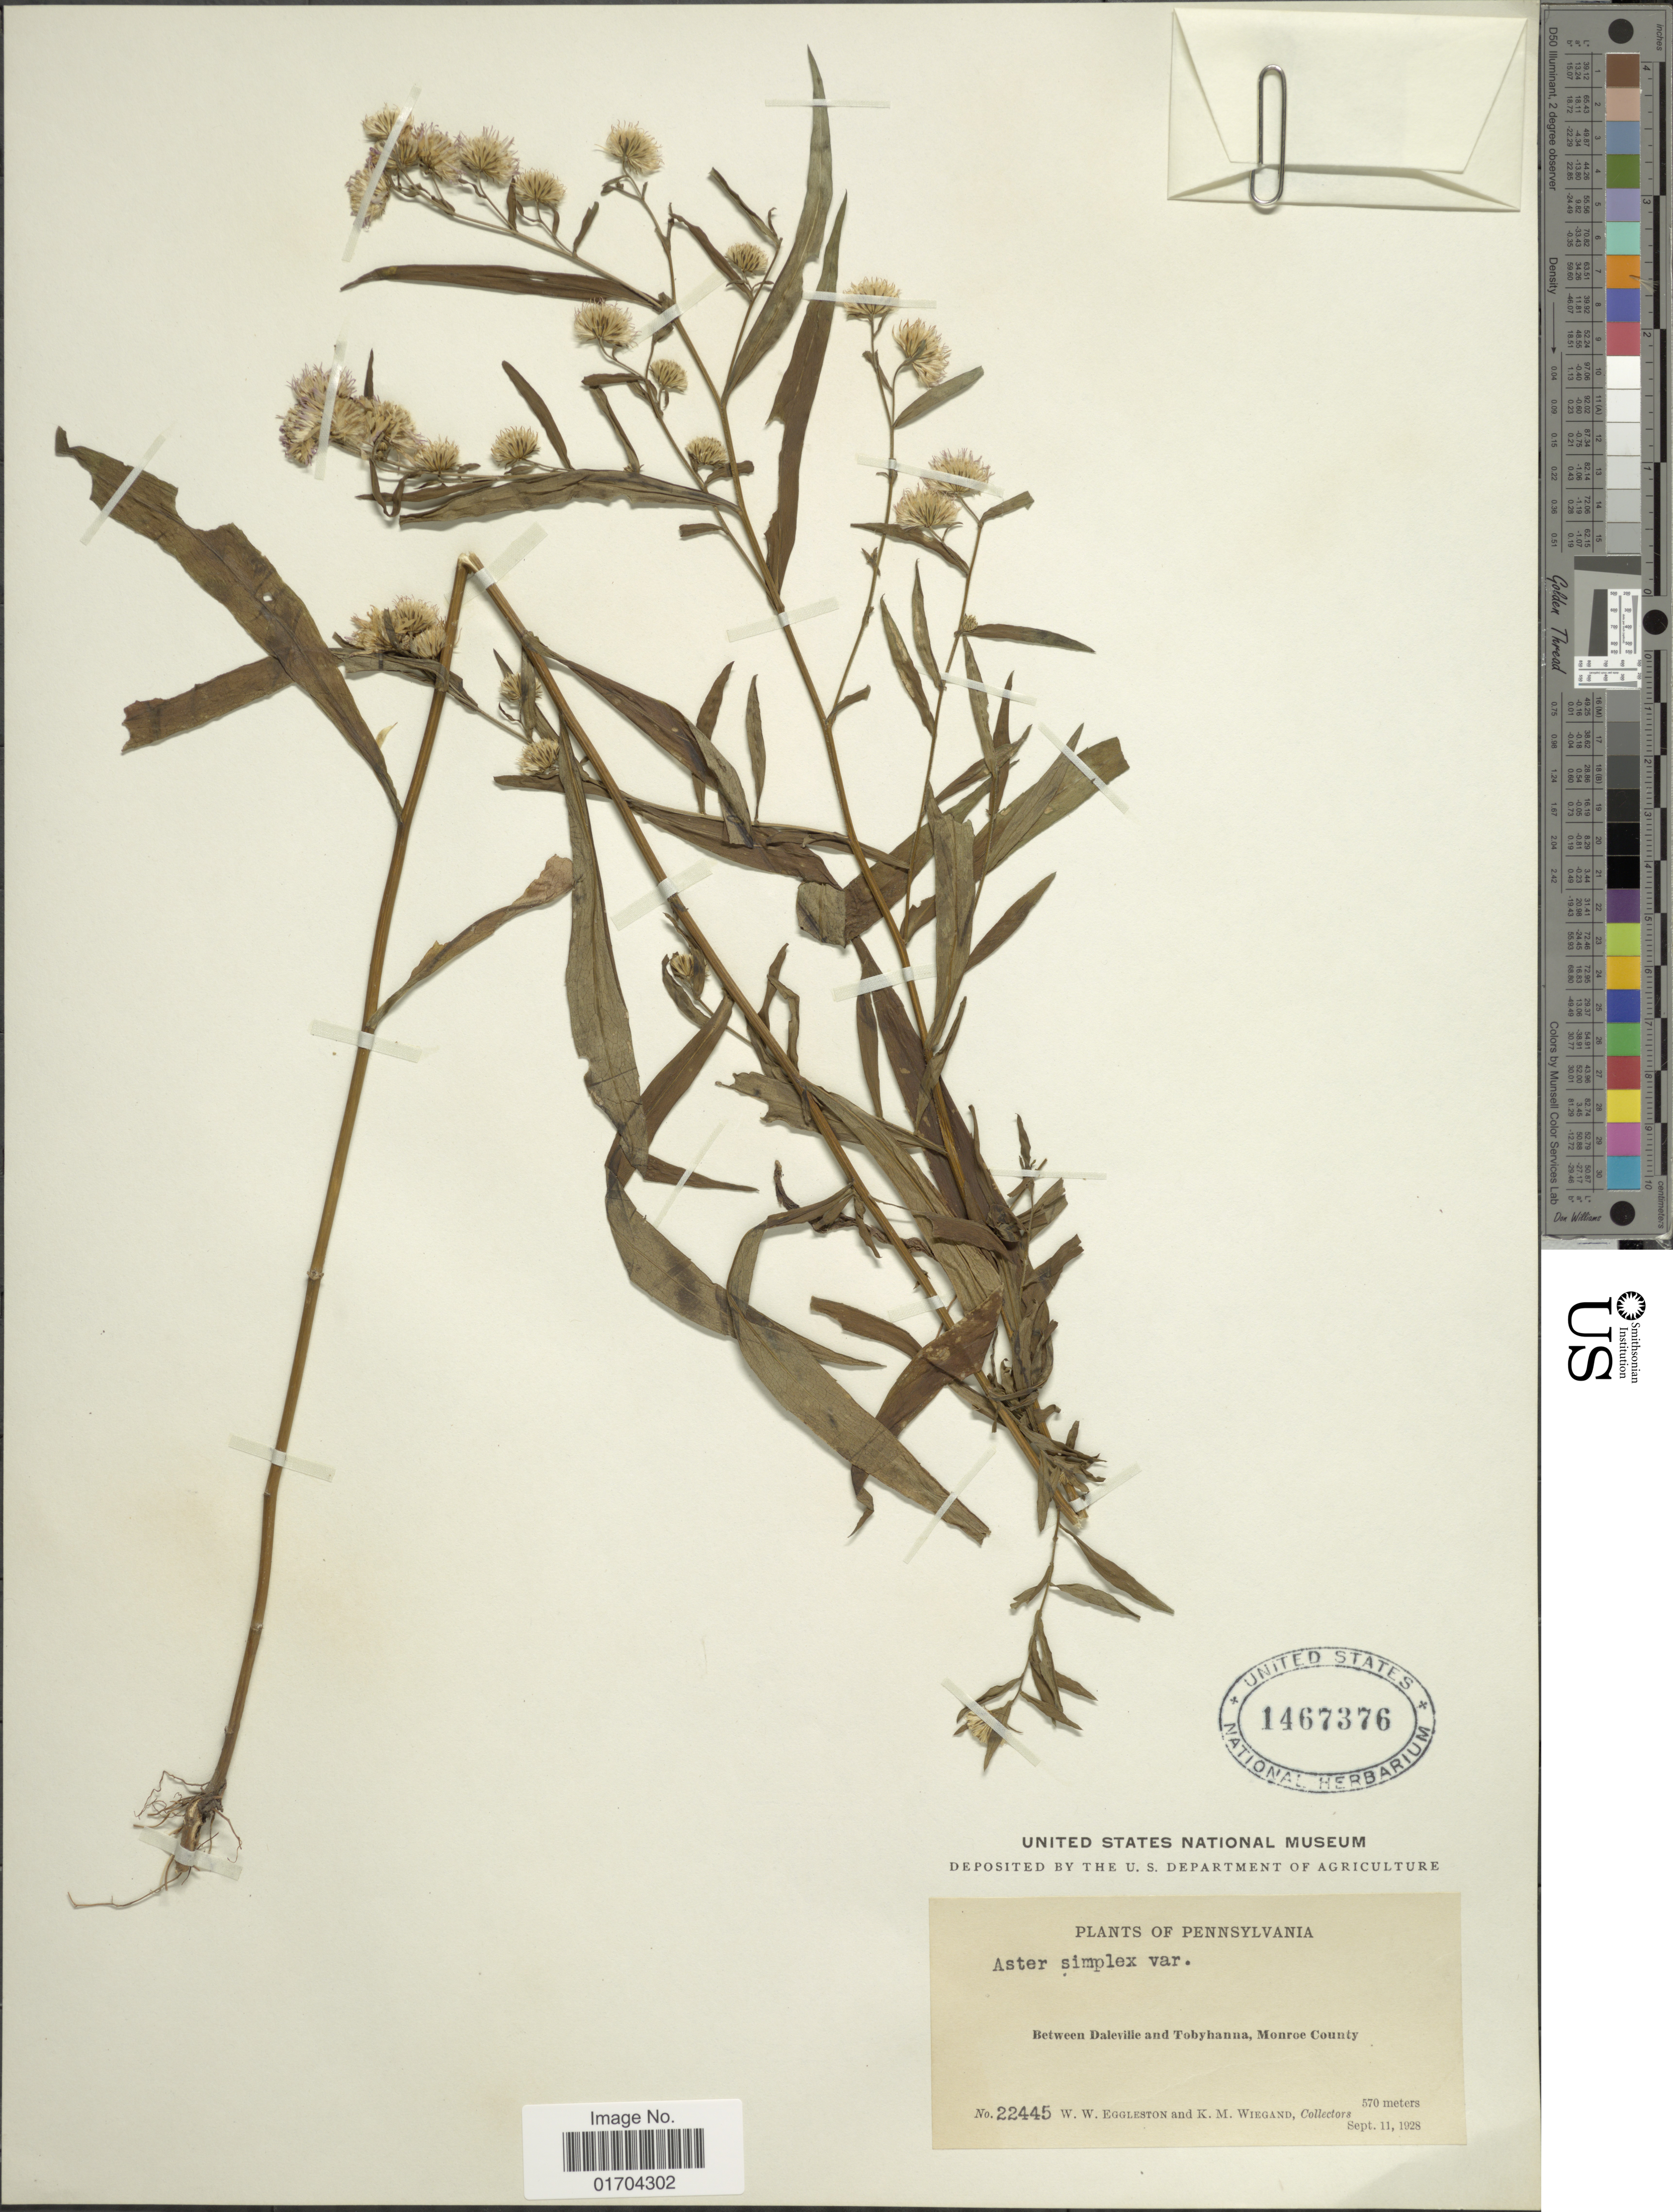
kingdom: Plantae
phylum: Tracheophyta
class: Magnoliopsida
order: Asterales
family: Asteraceae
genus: Symphyotrichum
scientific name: Symphyotrichum sp.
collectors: W. W. Eggleston & K. M. Wiegand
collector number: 22445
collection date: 1928-09-11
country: United States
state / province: Pennsylvania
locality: Between Daleville and Tobyhanna, Monroe County.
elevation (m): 570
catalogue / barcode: US 1467376